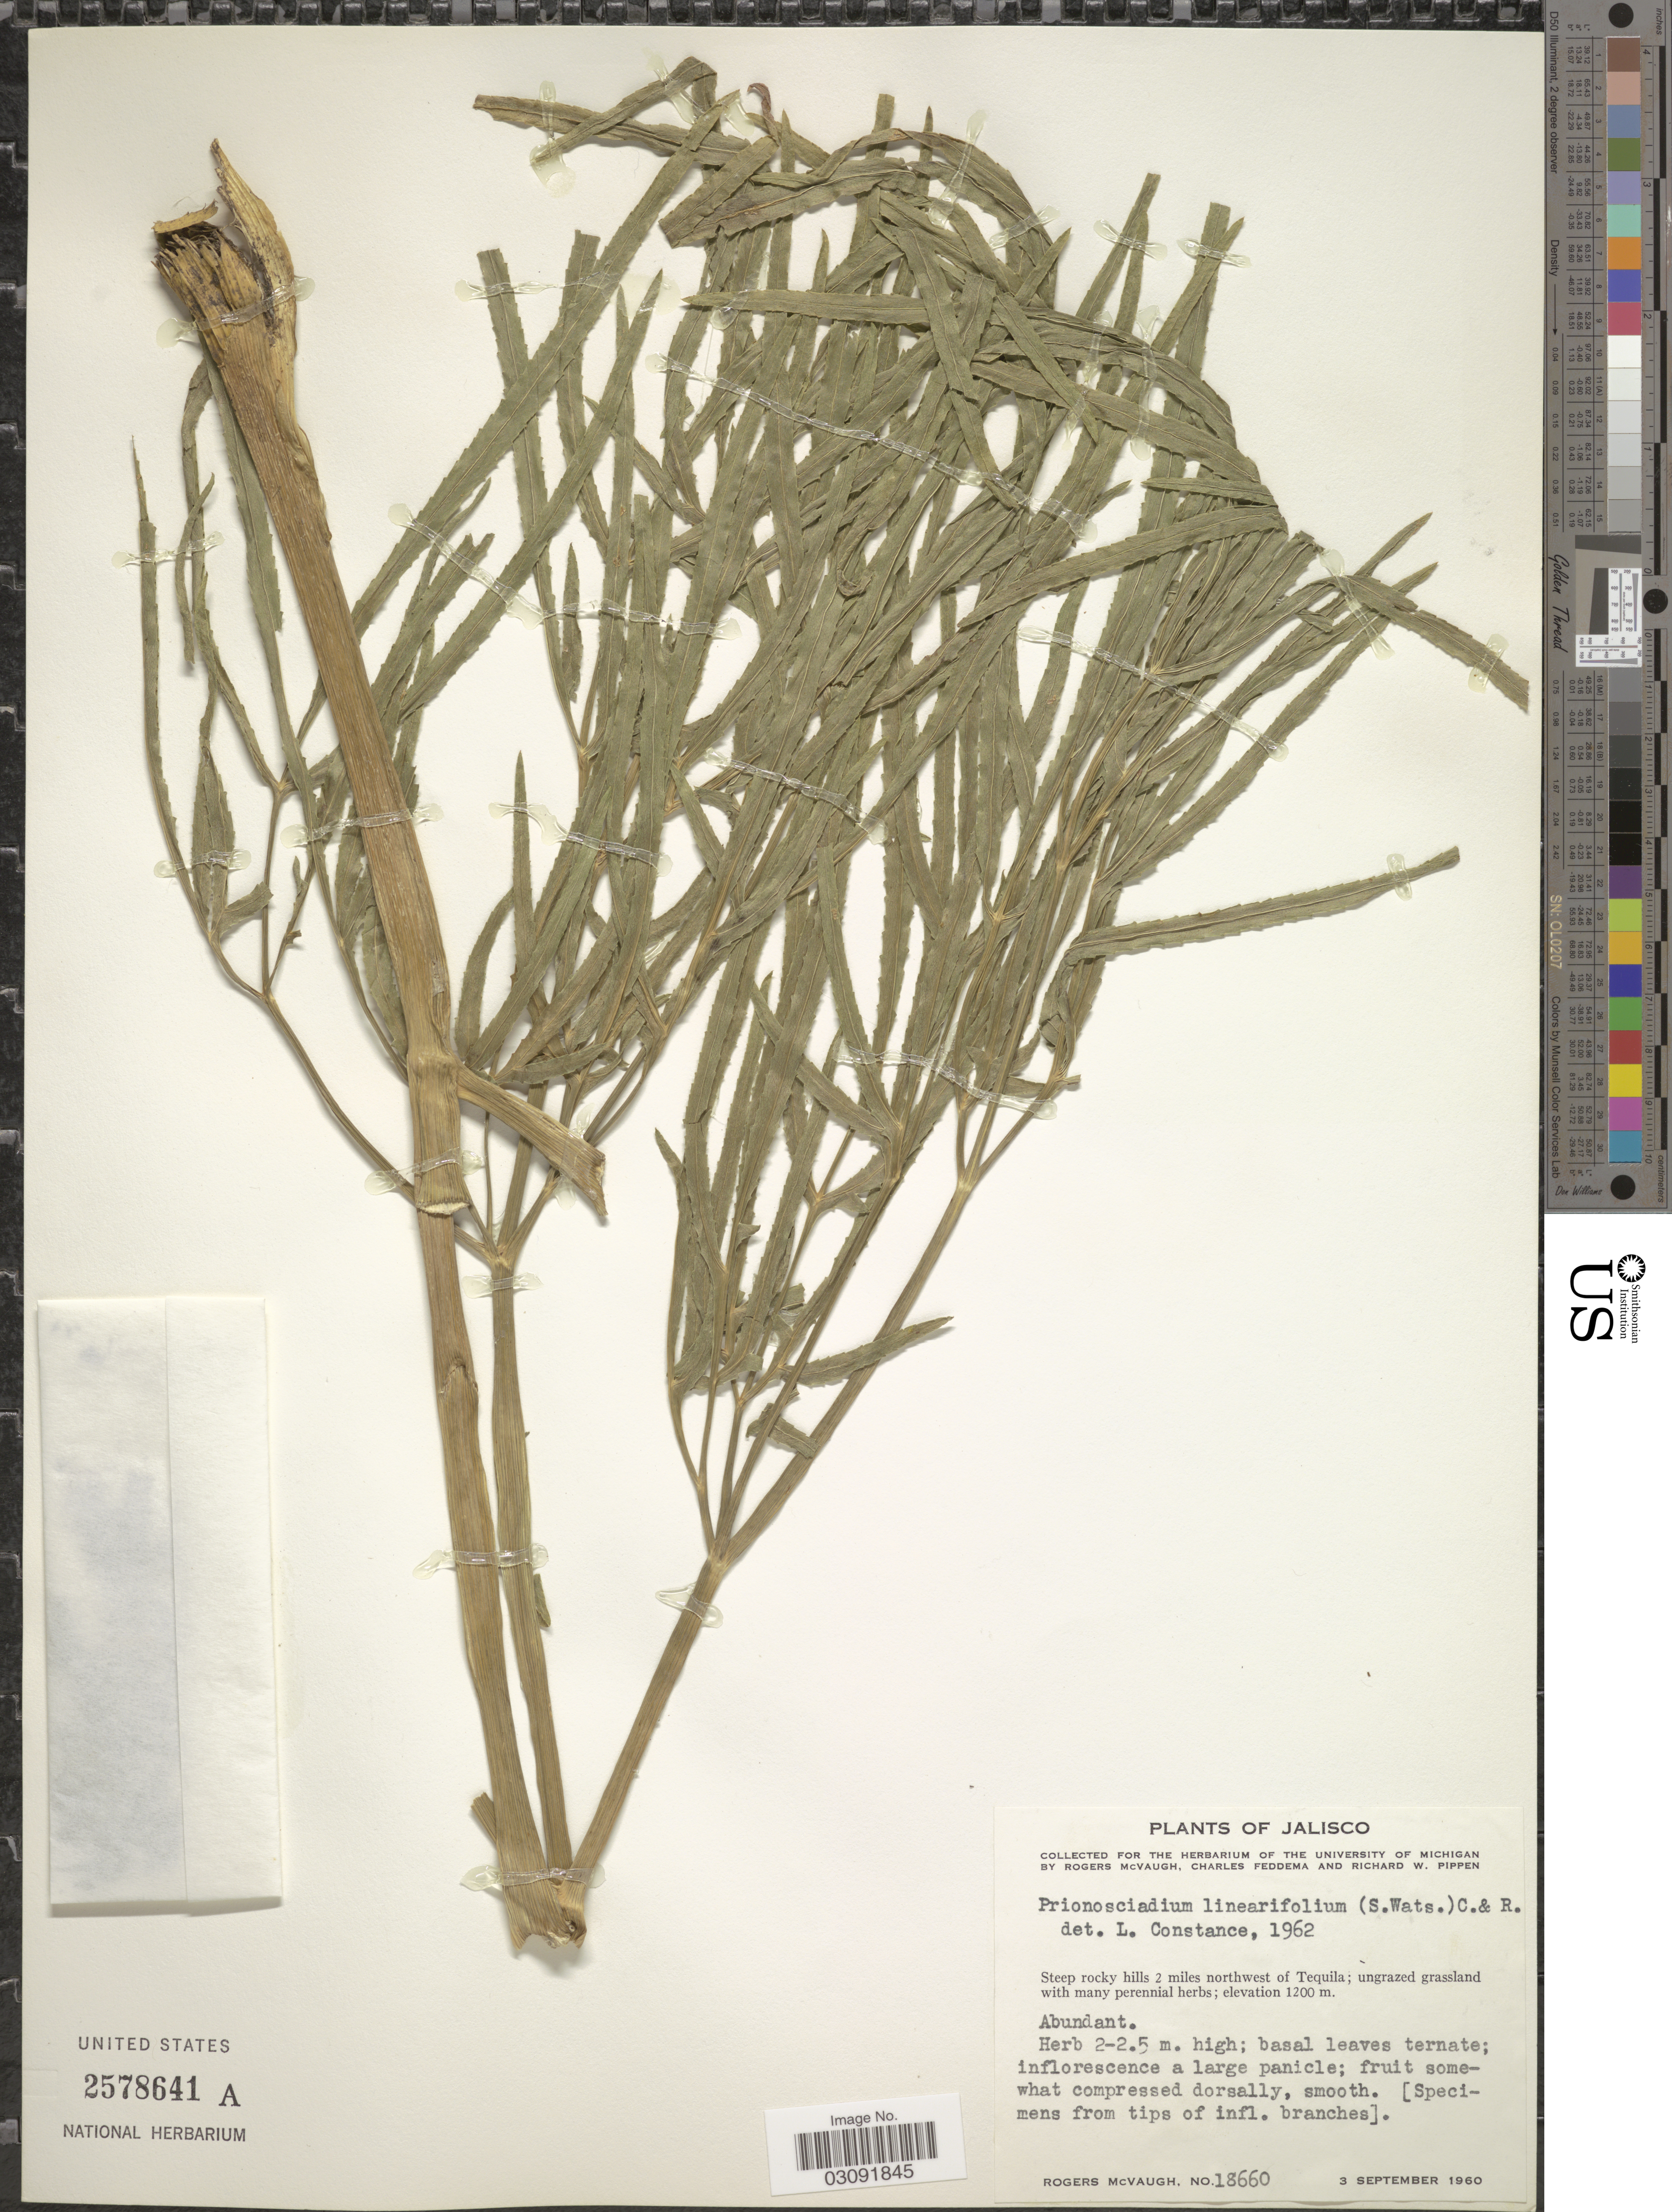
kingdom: Plantae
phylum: Tracheophyta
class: Magnoliopsida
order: Apiales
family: Apiaceae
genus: Prionosciadium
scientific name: Prionosciadium linearifolium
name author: (S. Watson) J.M. Coult. & Rose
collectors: R. McVaugh, C. Feddema & R. W. Pippen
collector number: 18660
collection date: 1960-09-03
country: Mexico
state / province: Jalisco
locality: Steep rocky hills 2 miles northwest of Tequila.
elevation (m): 1200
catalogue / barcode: US 2578641A